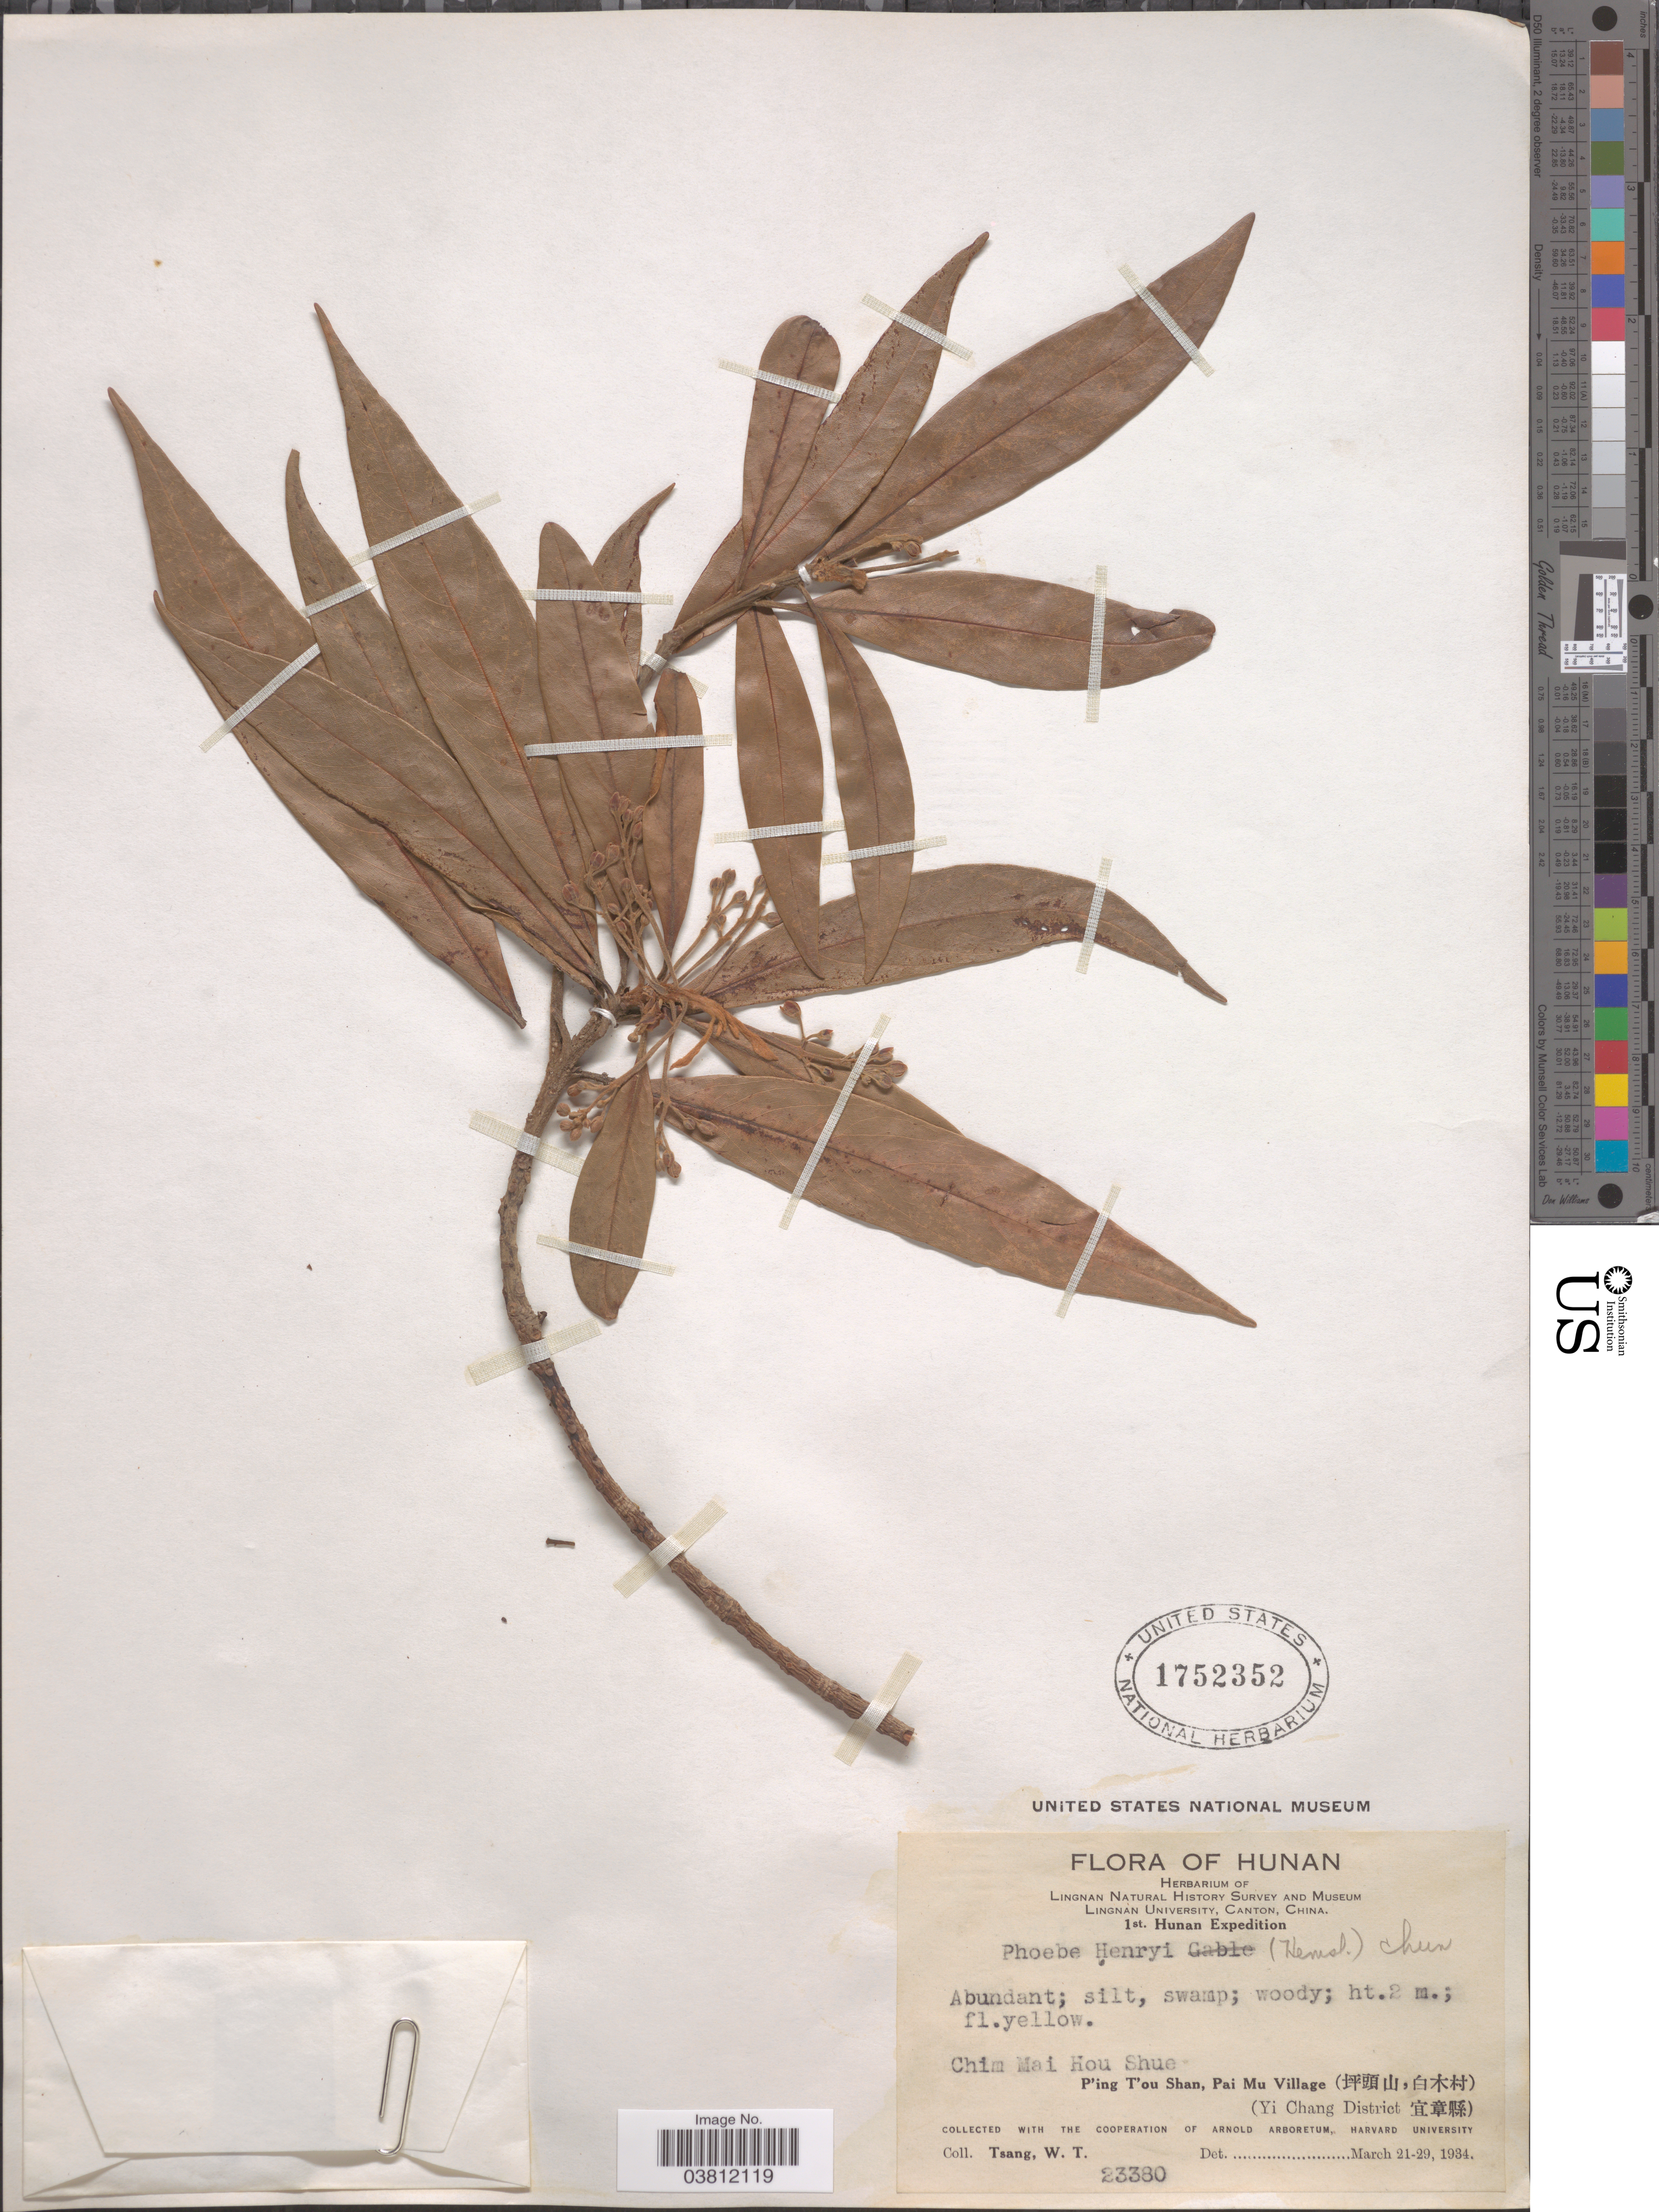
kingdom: Plantae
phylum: Tracheophyta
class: Magnoliopsida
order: Laurales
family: Lauraceae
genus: Phoebe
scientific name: Phoebe henryi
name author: (Hemsl.) Merr.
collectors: W. T. Tsang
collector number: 23380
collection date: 1934-03-21/1934-03-29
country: China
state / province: Hainan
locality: Chim Mai Hou Shue. P'ing T'ou Shan, Pai Mu Village (X). (Yi Chang District X).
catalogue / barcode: US 1752352